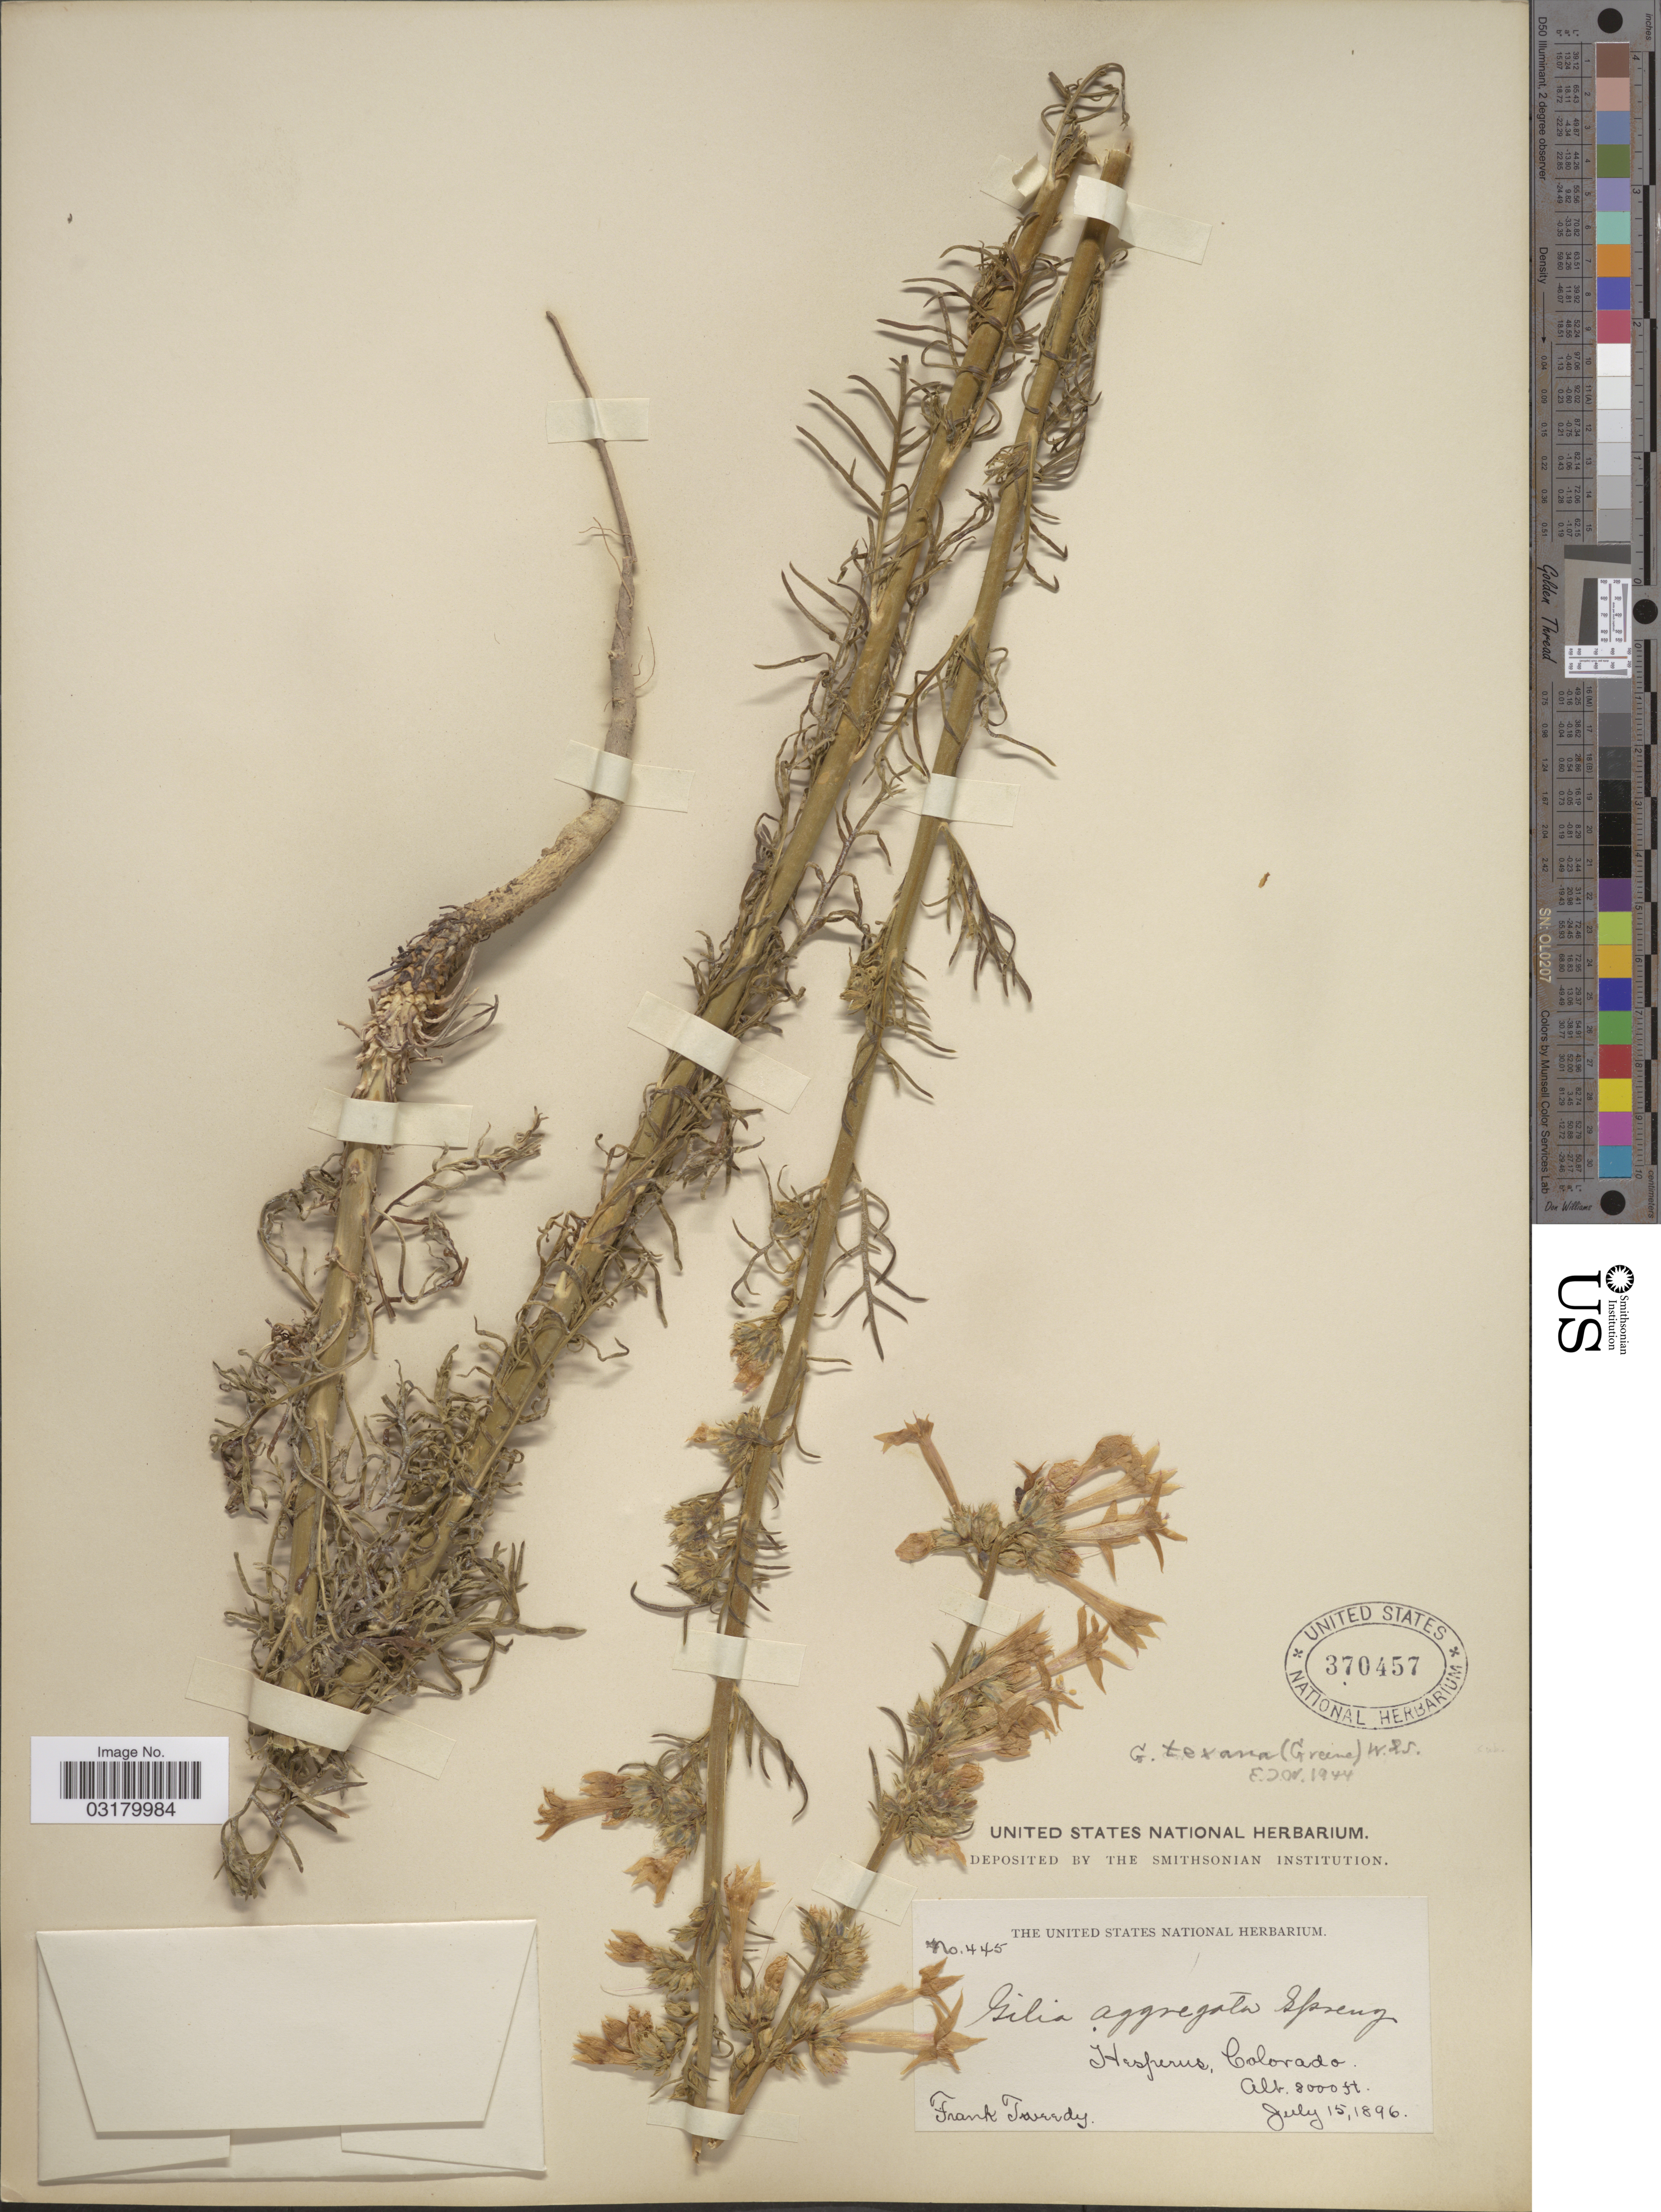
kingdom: Plantae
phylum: Tracheophyta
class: Magnoliopsida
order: Ericales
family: Polemoniaceae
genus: Ipomopsis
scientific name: Ipomopsis aggregata subsp. formosissima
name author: (Greene) Wherry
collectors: F. Tweedy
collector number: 445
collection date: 1896-07-15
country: United States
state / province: Colorado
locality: Hesperus.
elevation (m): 2438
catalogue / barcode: US 370457